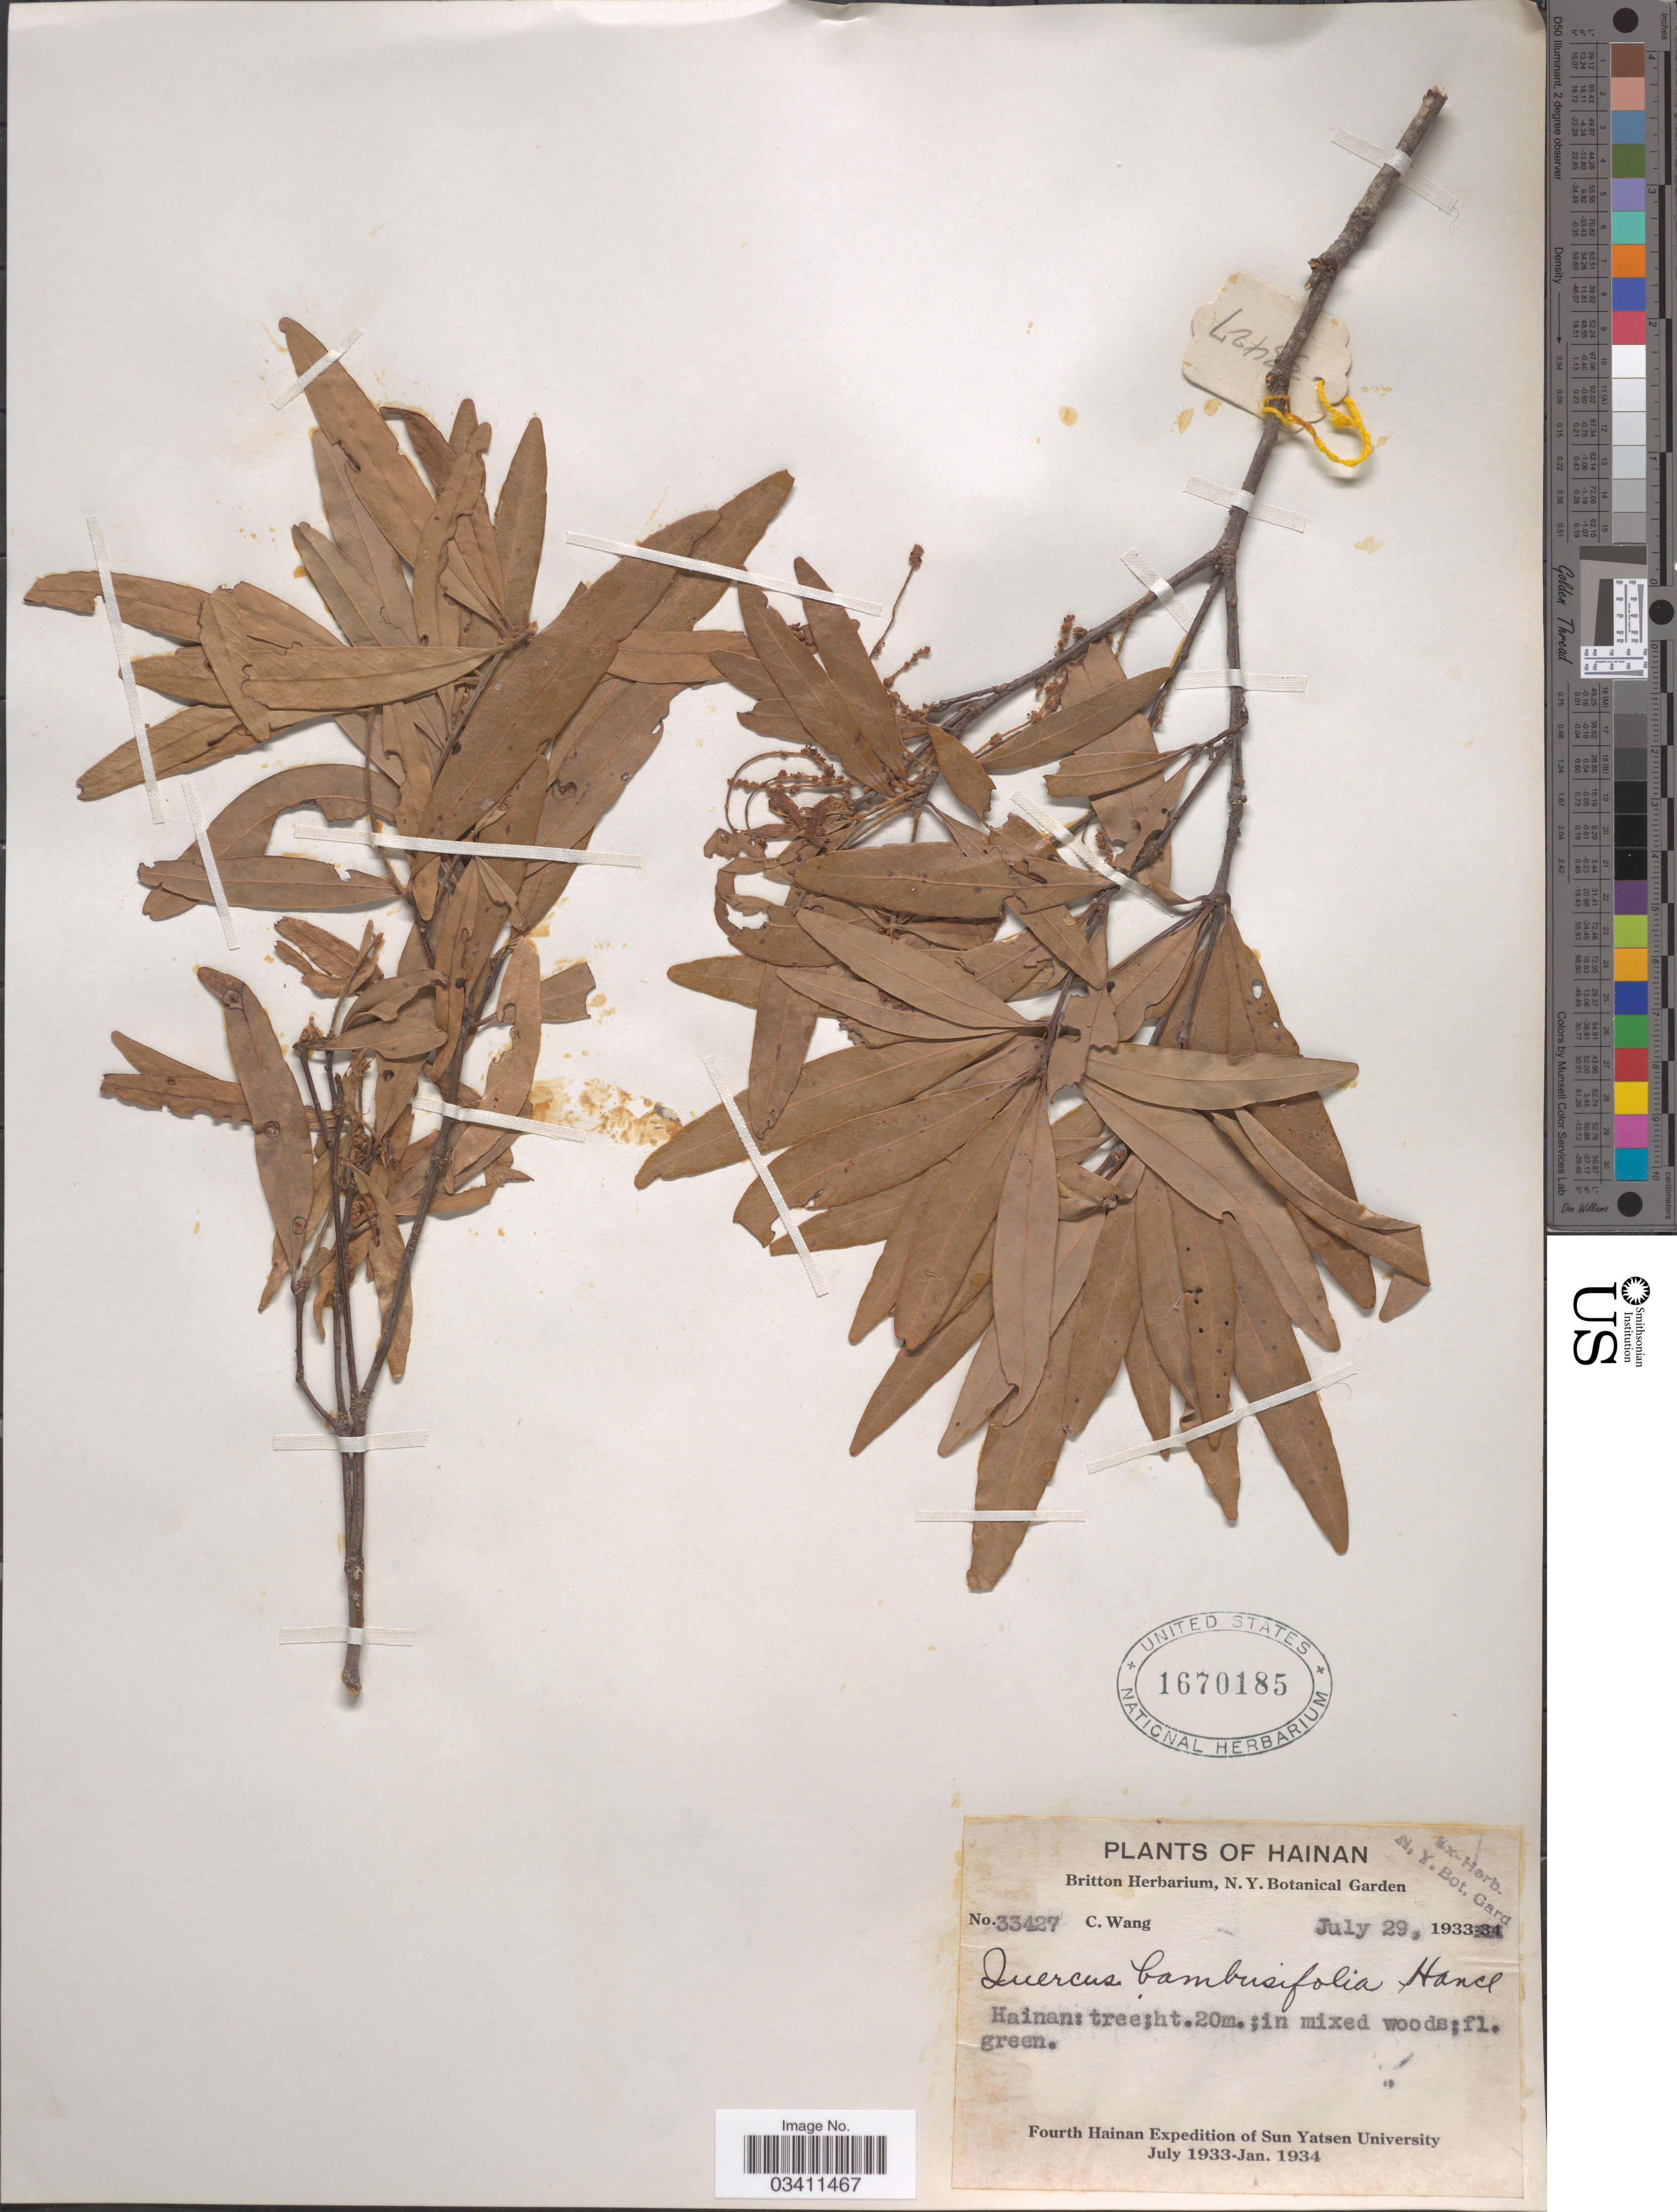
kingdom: Plantae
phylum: Tracheophyta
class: Magnoliopsida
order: Fagales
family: Fagaceae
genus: Quercus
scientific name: Quercus bambusaefolia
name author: Hance in Seem.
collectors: C. Wang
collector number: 33427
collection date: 1933-07-29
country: China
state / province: Hainan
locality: Hainan.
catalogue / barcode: US 1670185